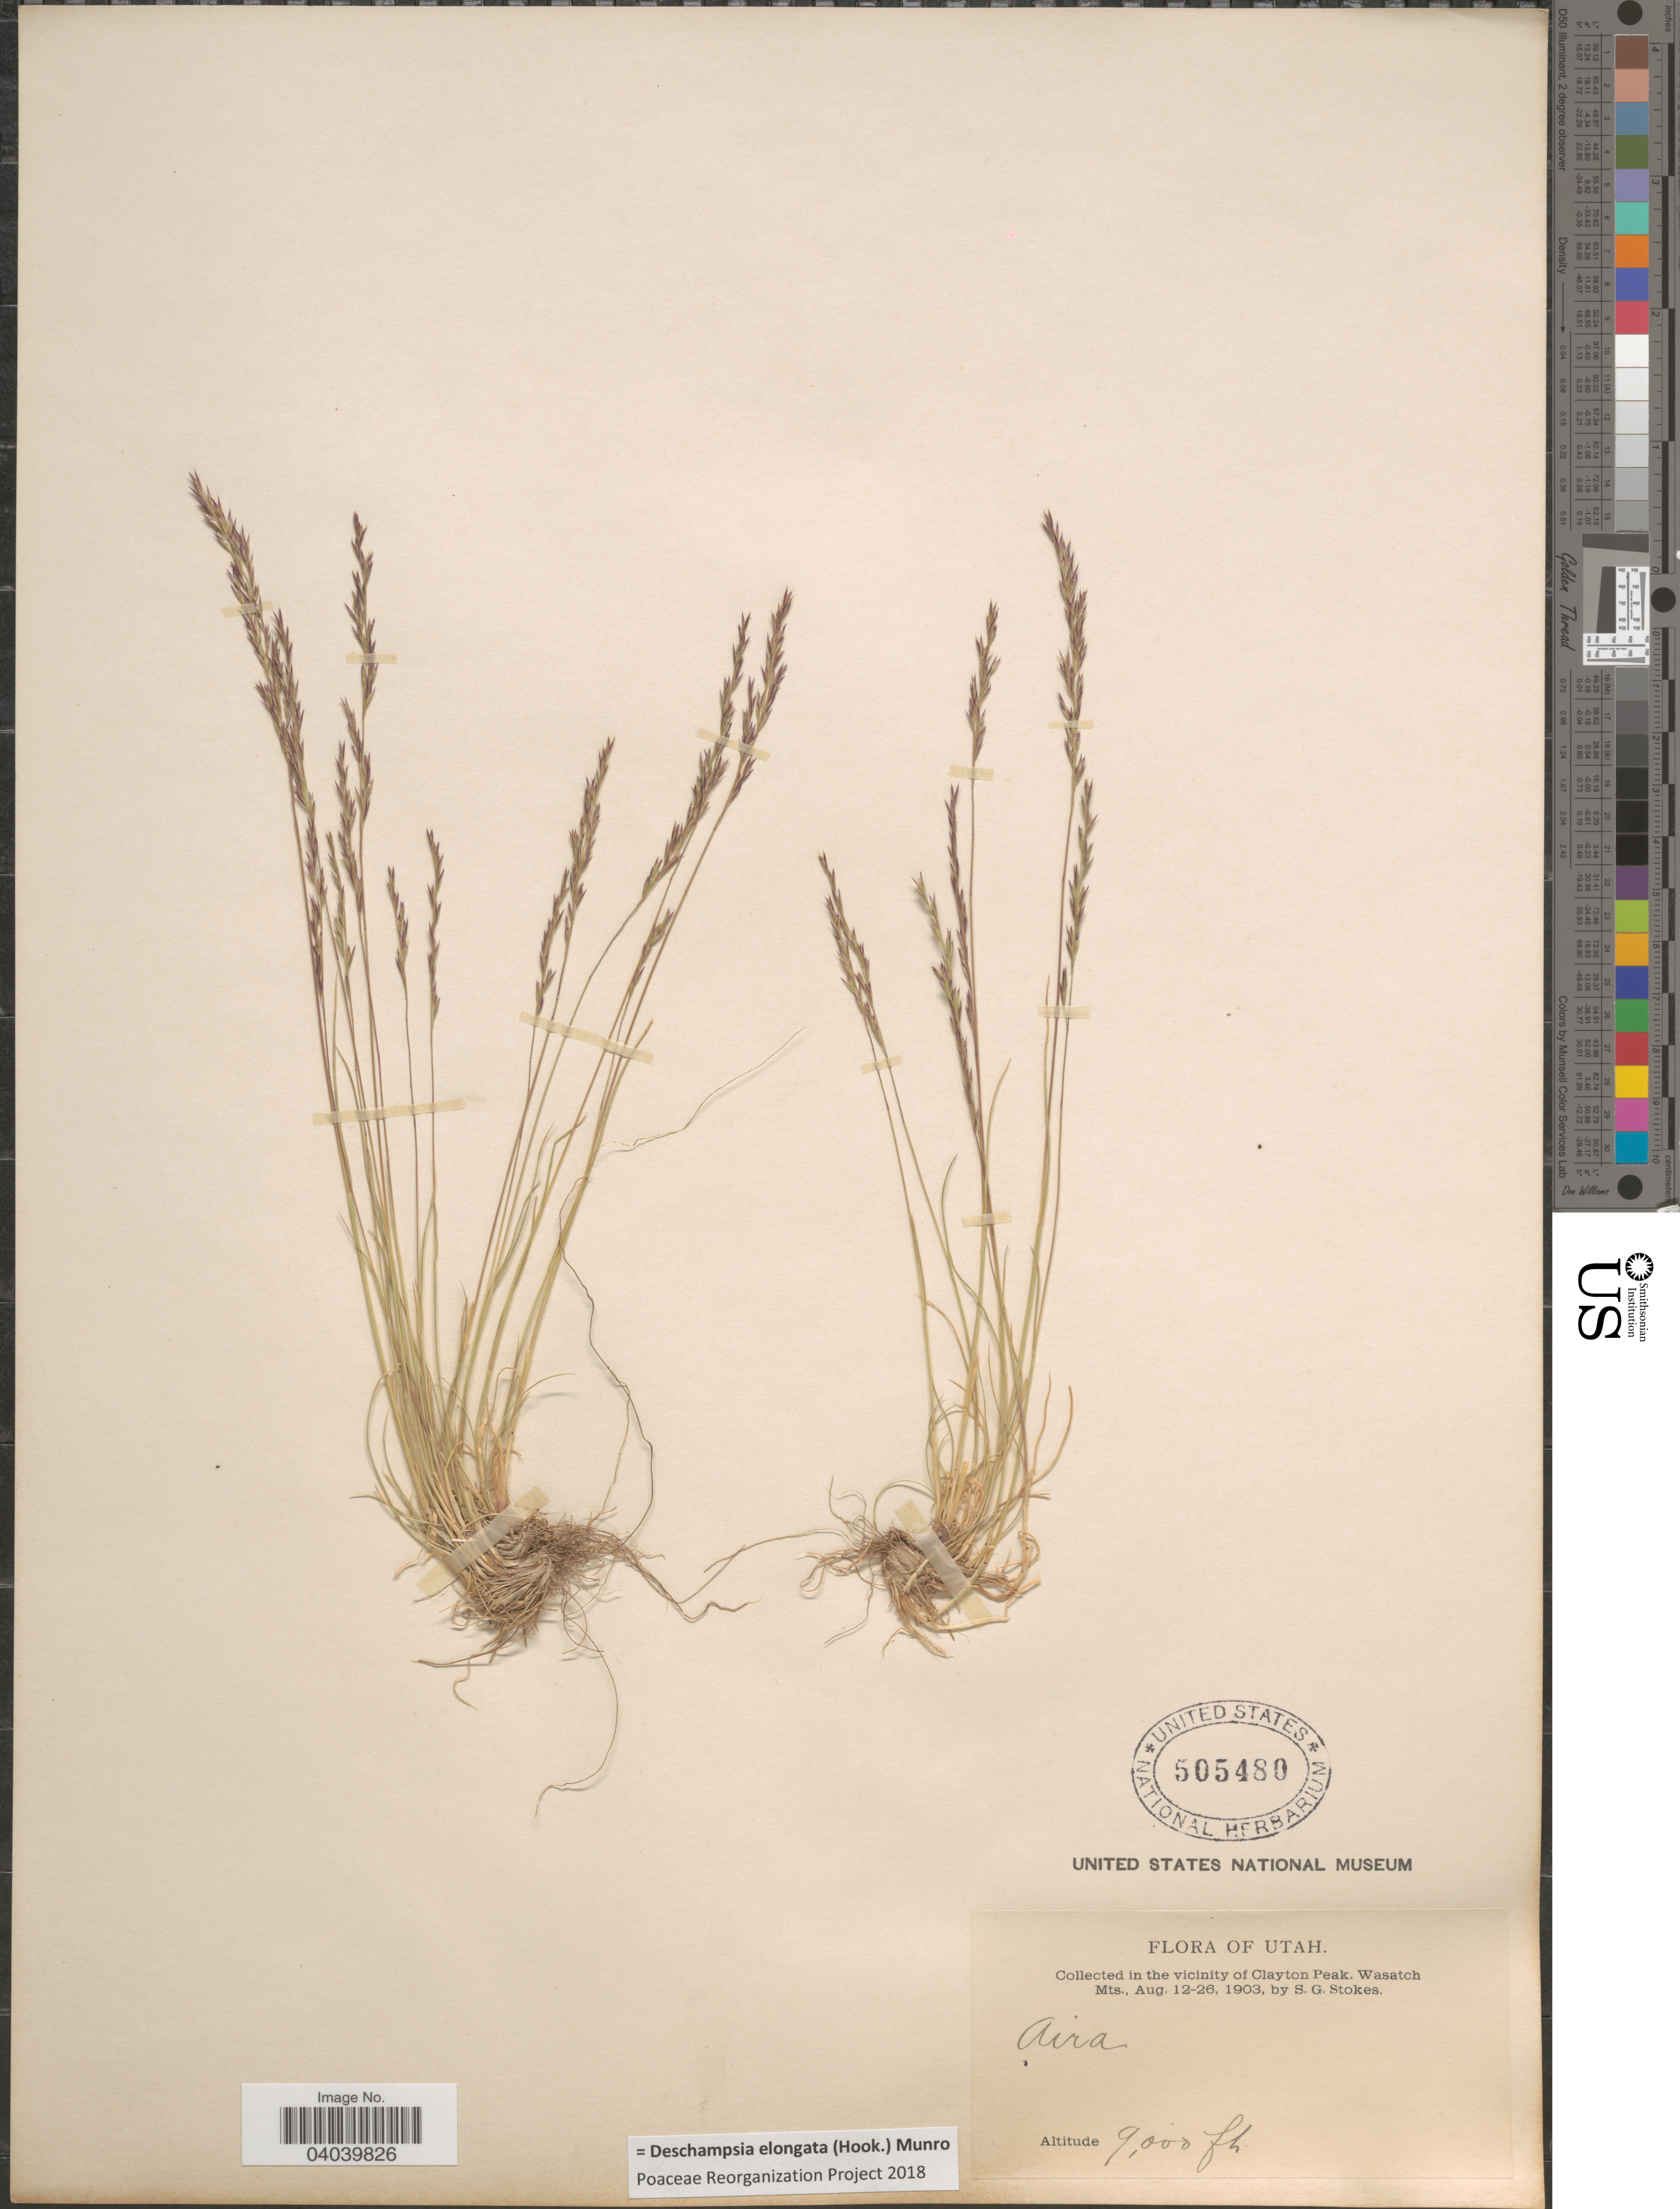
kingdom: Plantae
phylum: Tracheophyta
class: Liliopsida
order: Poales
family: Poaceae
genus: Deschampsia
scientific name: Deschampsia elongata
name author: (Hook.) Munro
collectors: S. G. Stokes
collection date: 1903-08-12/1903-08-26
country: United States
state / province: Utah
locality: In the vicinity of Clayton Peak, Wasatch Mts.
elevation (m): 2743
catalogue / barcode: US 505480